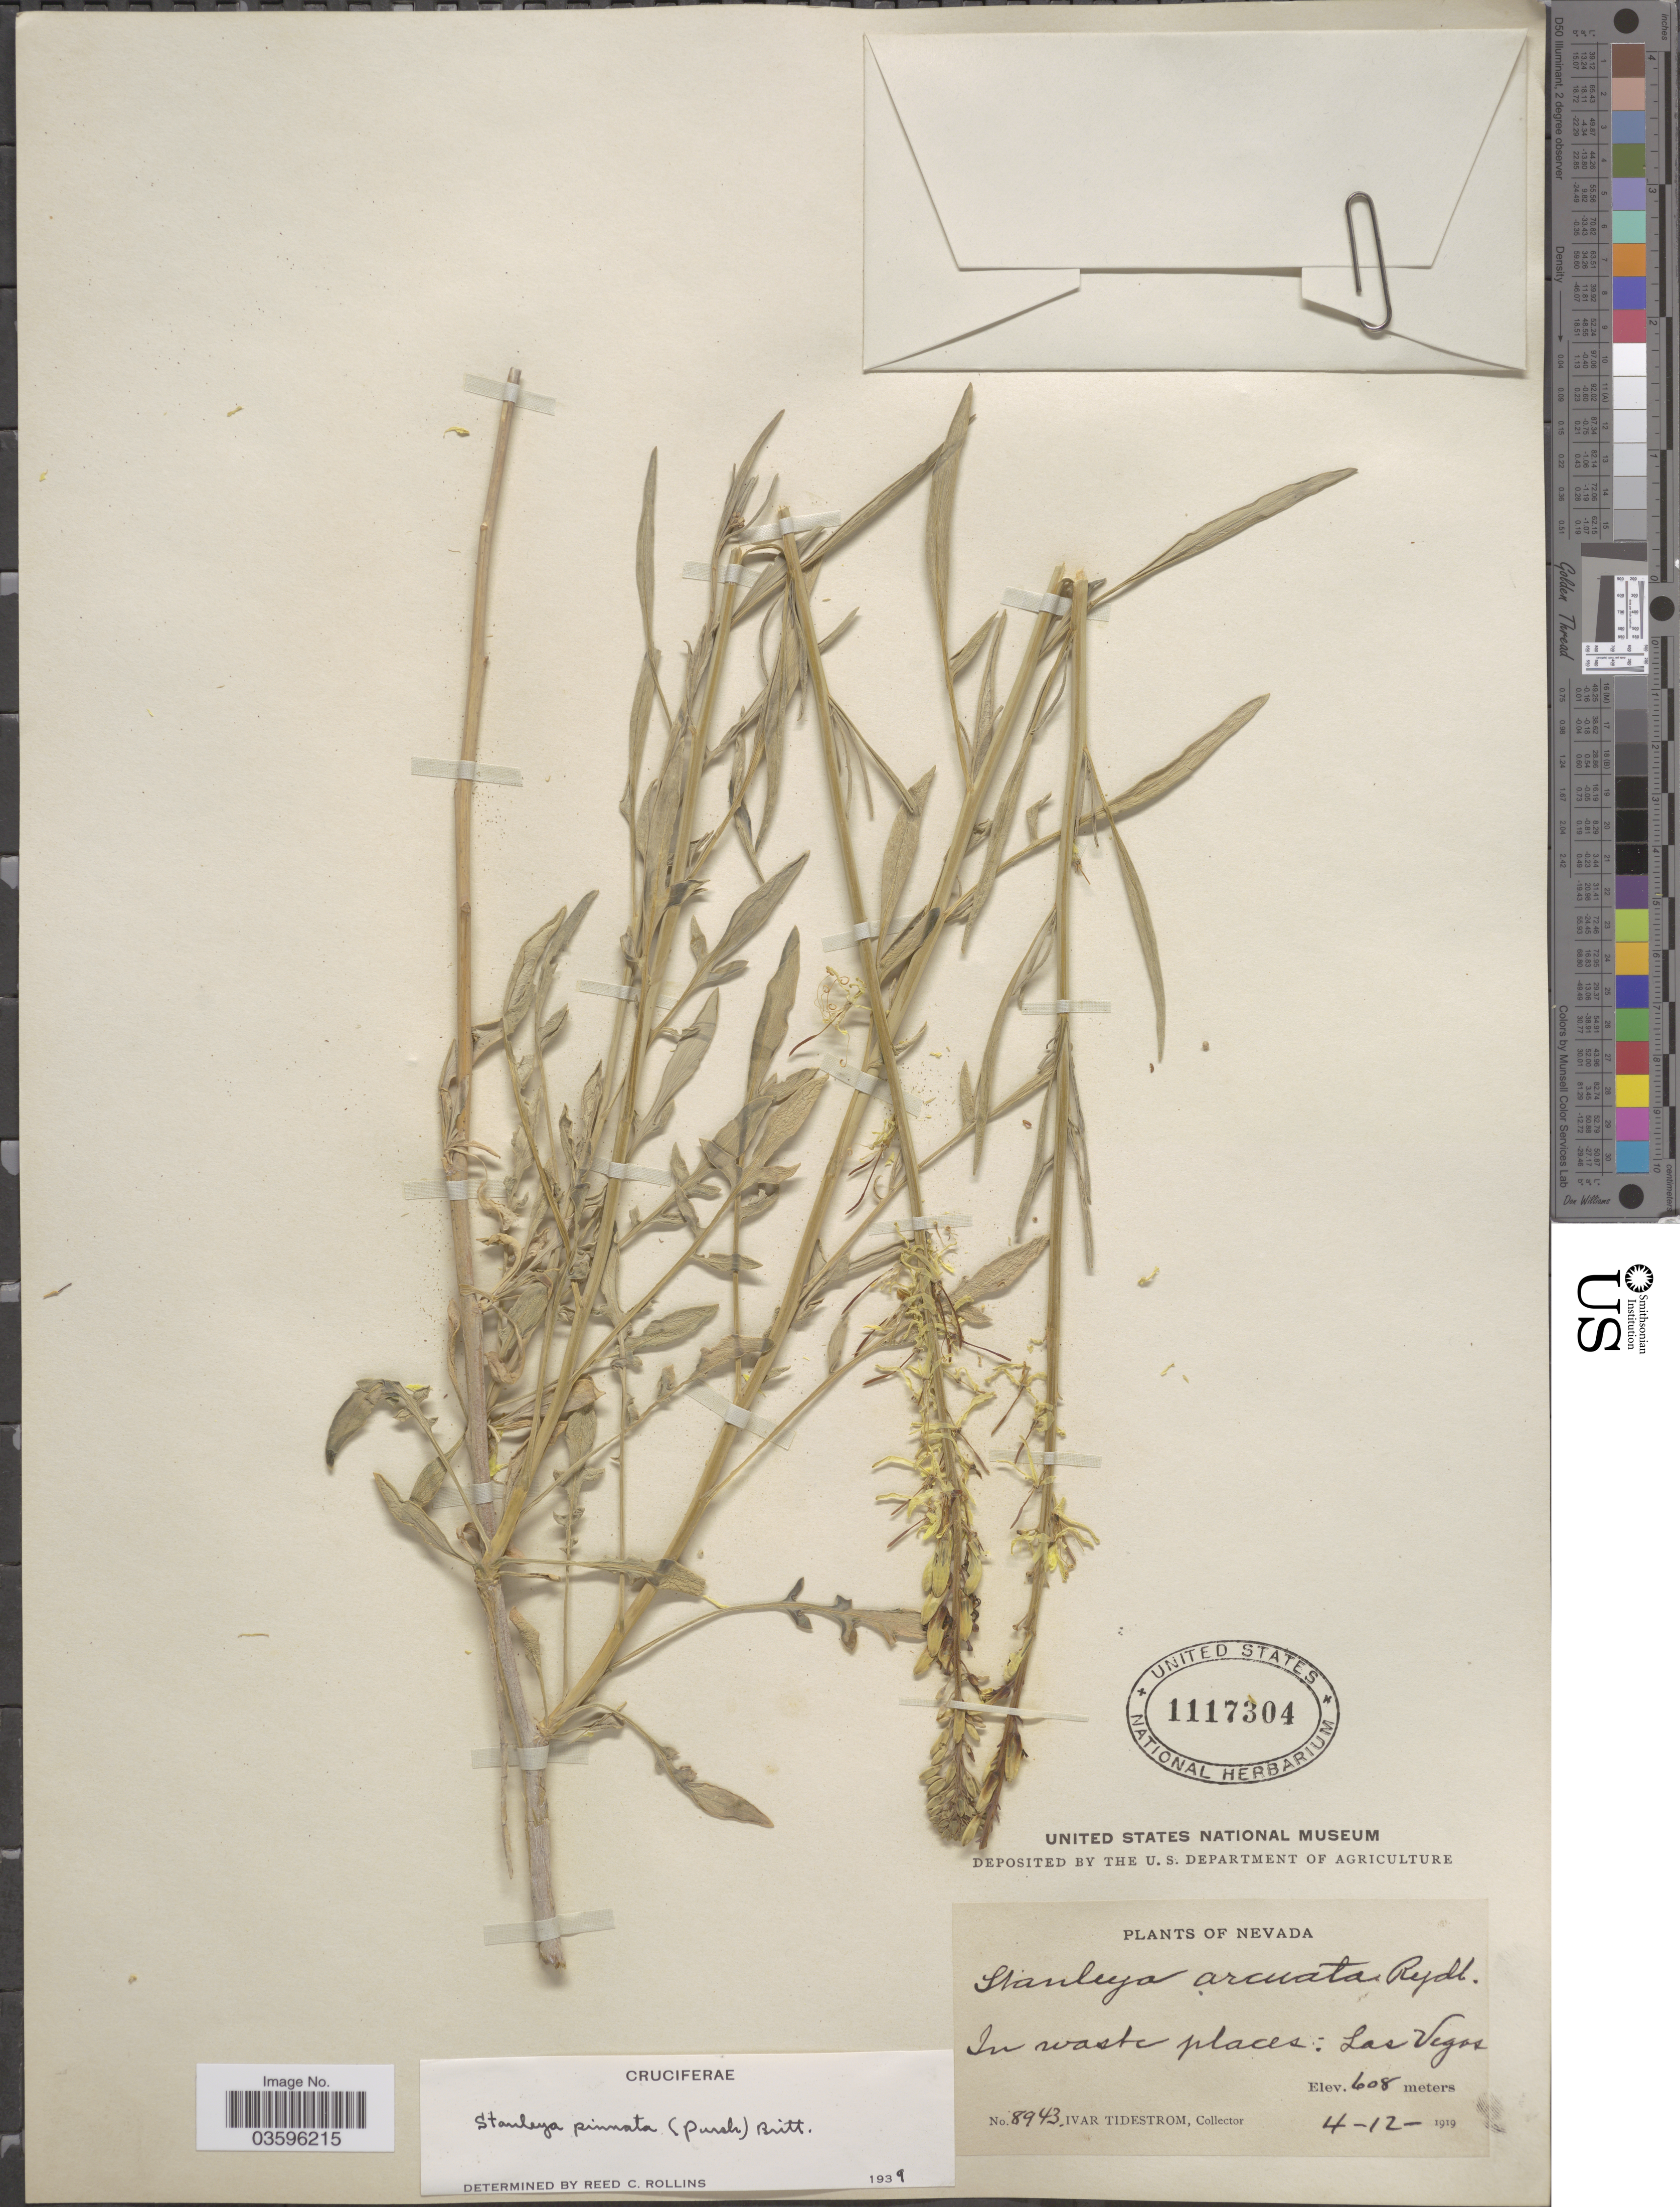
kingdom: Plantae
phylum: Tracheophyta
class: Magnoliopsida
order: Brassicales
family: Brassicaceae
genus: Stanleya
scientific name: Stanleya pinnata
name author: (Pursh) Britton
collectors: I. F. Tidestrom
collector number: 8943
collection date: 1919-04-12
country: United States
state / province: Nevada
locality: Las Vegas.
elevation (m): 608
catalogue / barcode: US 1117304